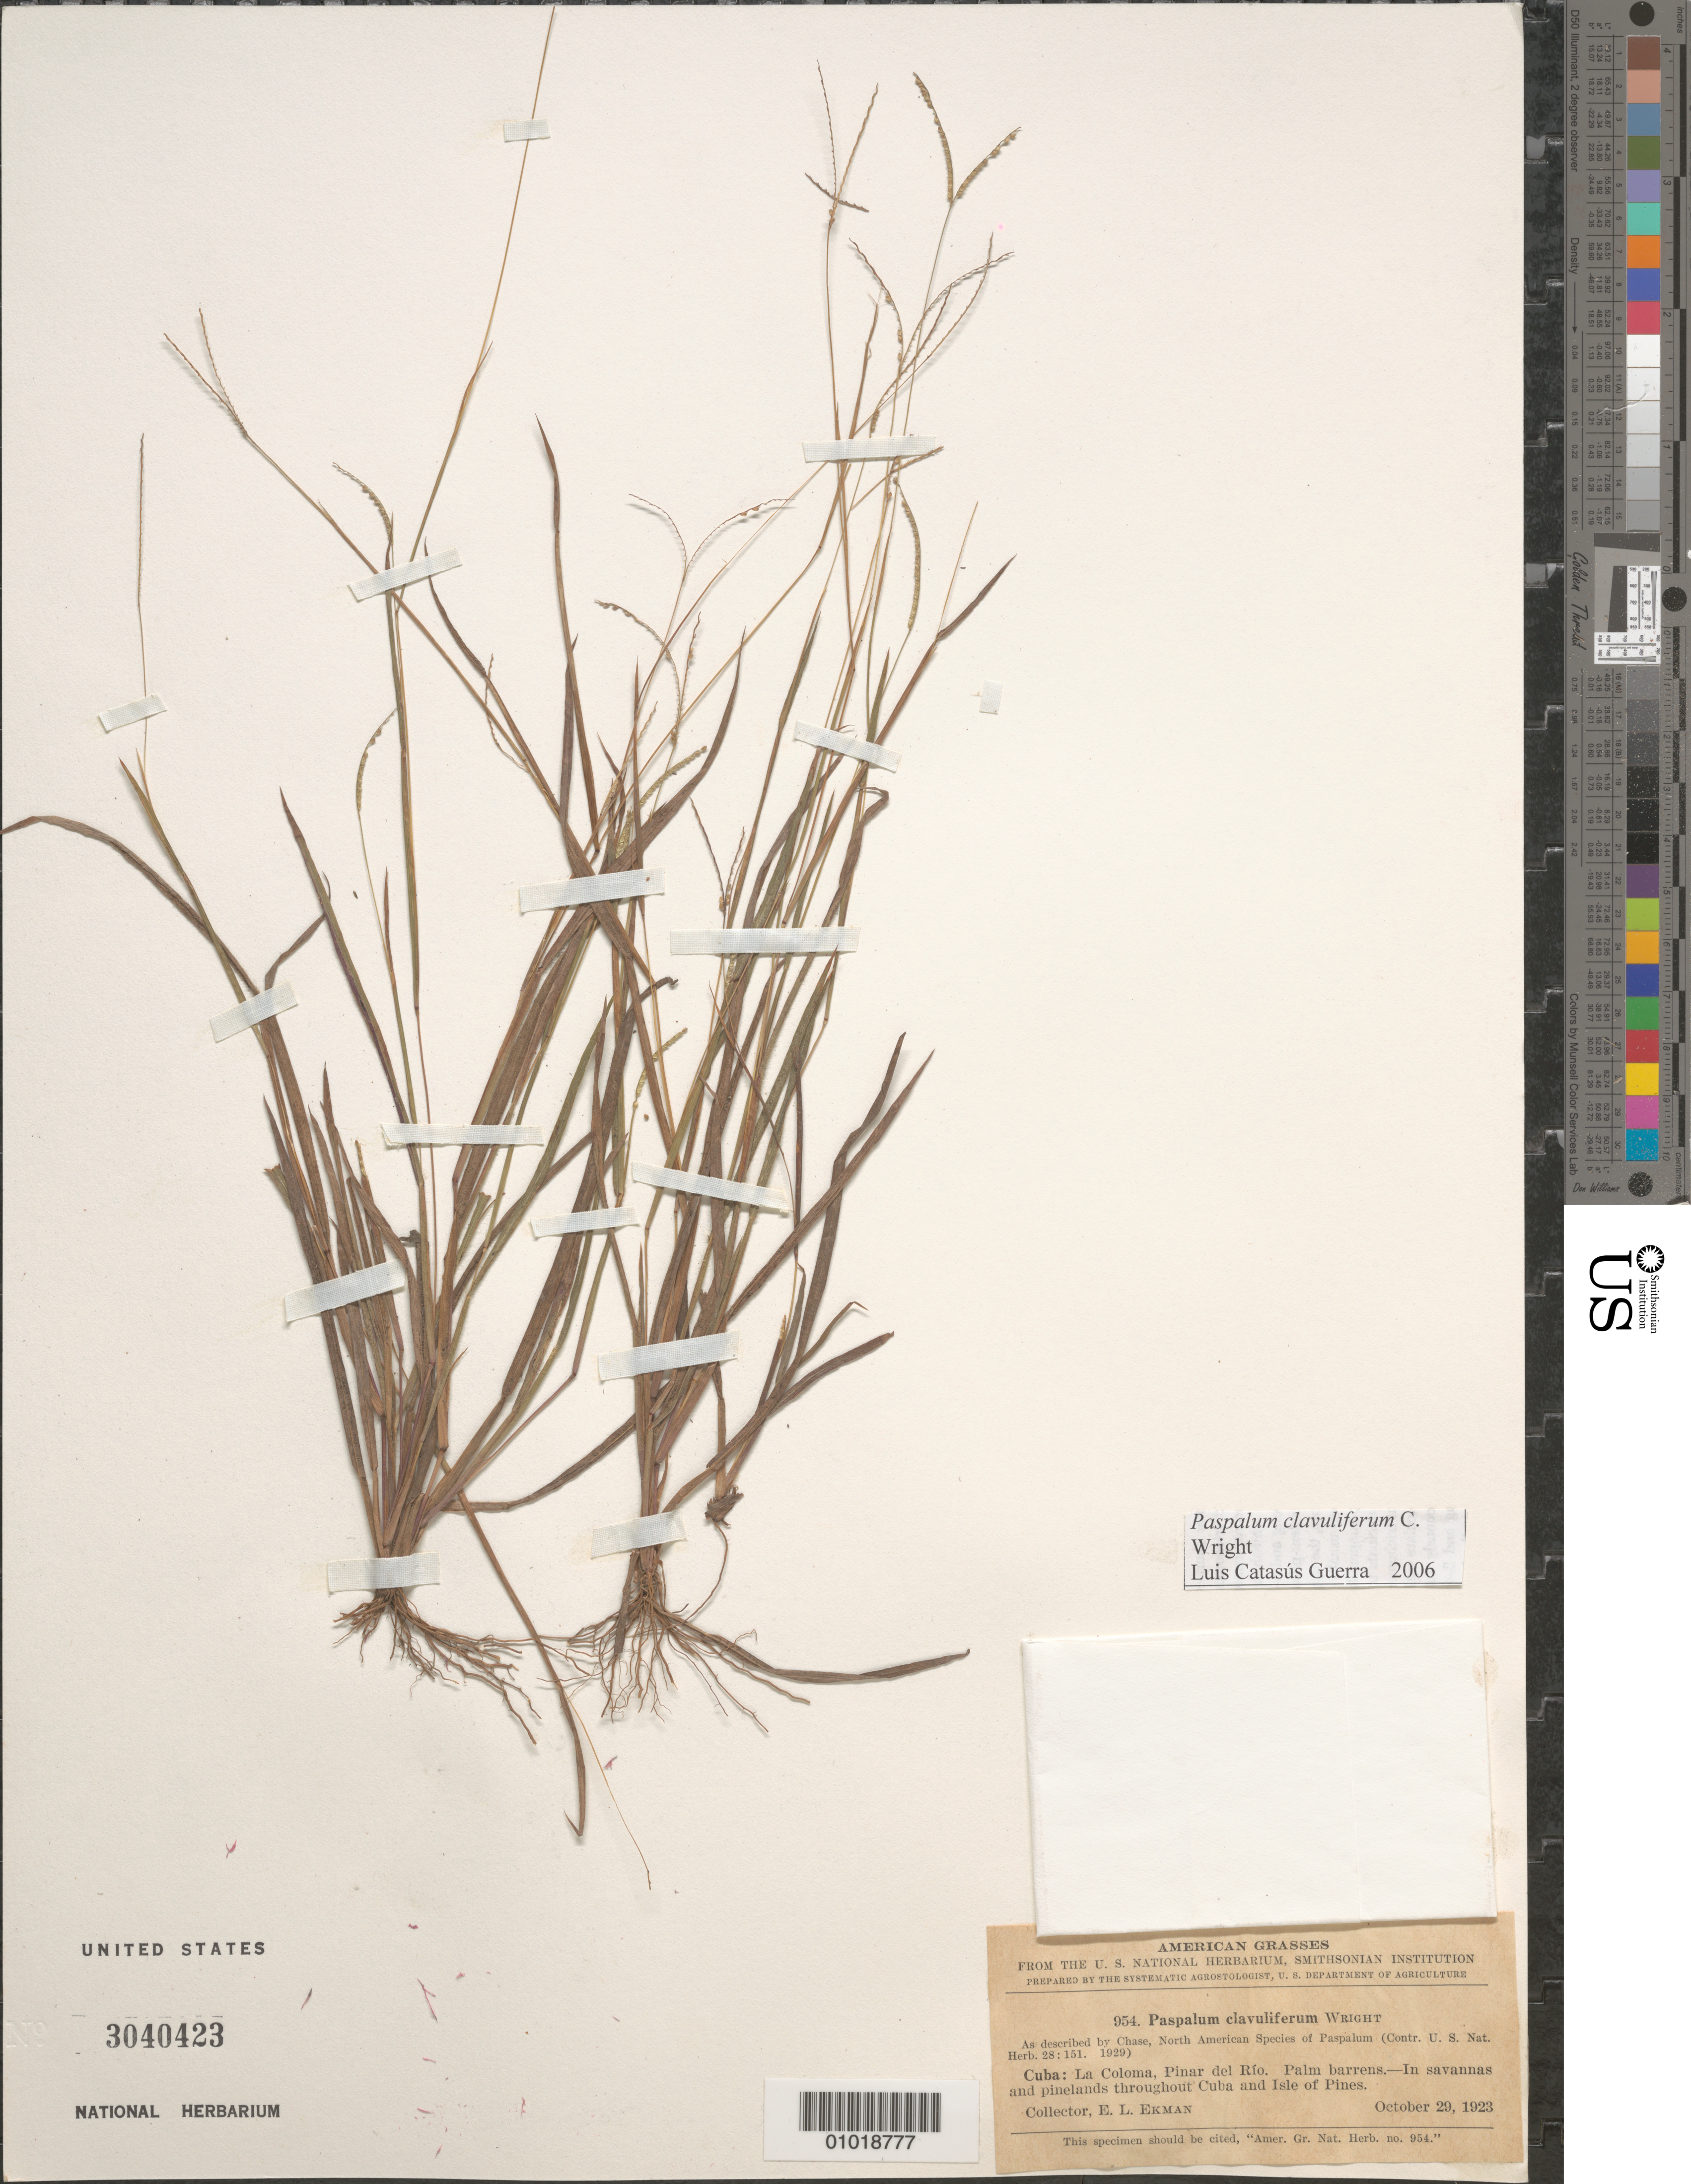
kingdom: Plantae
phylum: Tracheophyta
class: Liliopsida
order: Poales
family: Poaceae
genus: Paspalum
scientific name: Paspalum clavuliferum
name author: C. Wright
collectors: E. L. Ekman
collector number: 954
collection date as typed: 29 Oct 1923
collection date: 1923-10-29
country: Cuba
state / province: Pinar del Rio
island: Cuba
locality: La Coloma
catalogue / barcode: US 3040423